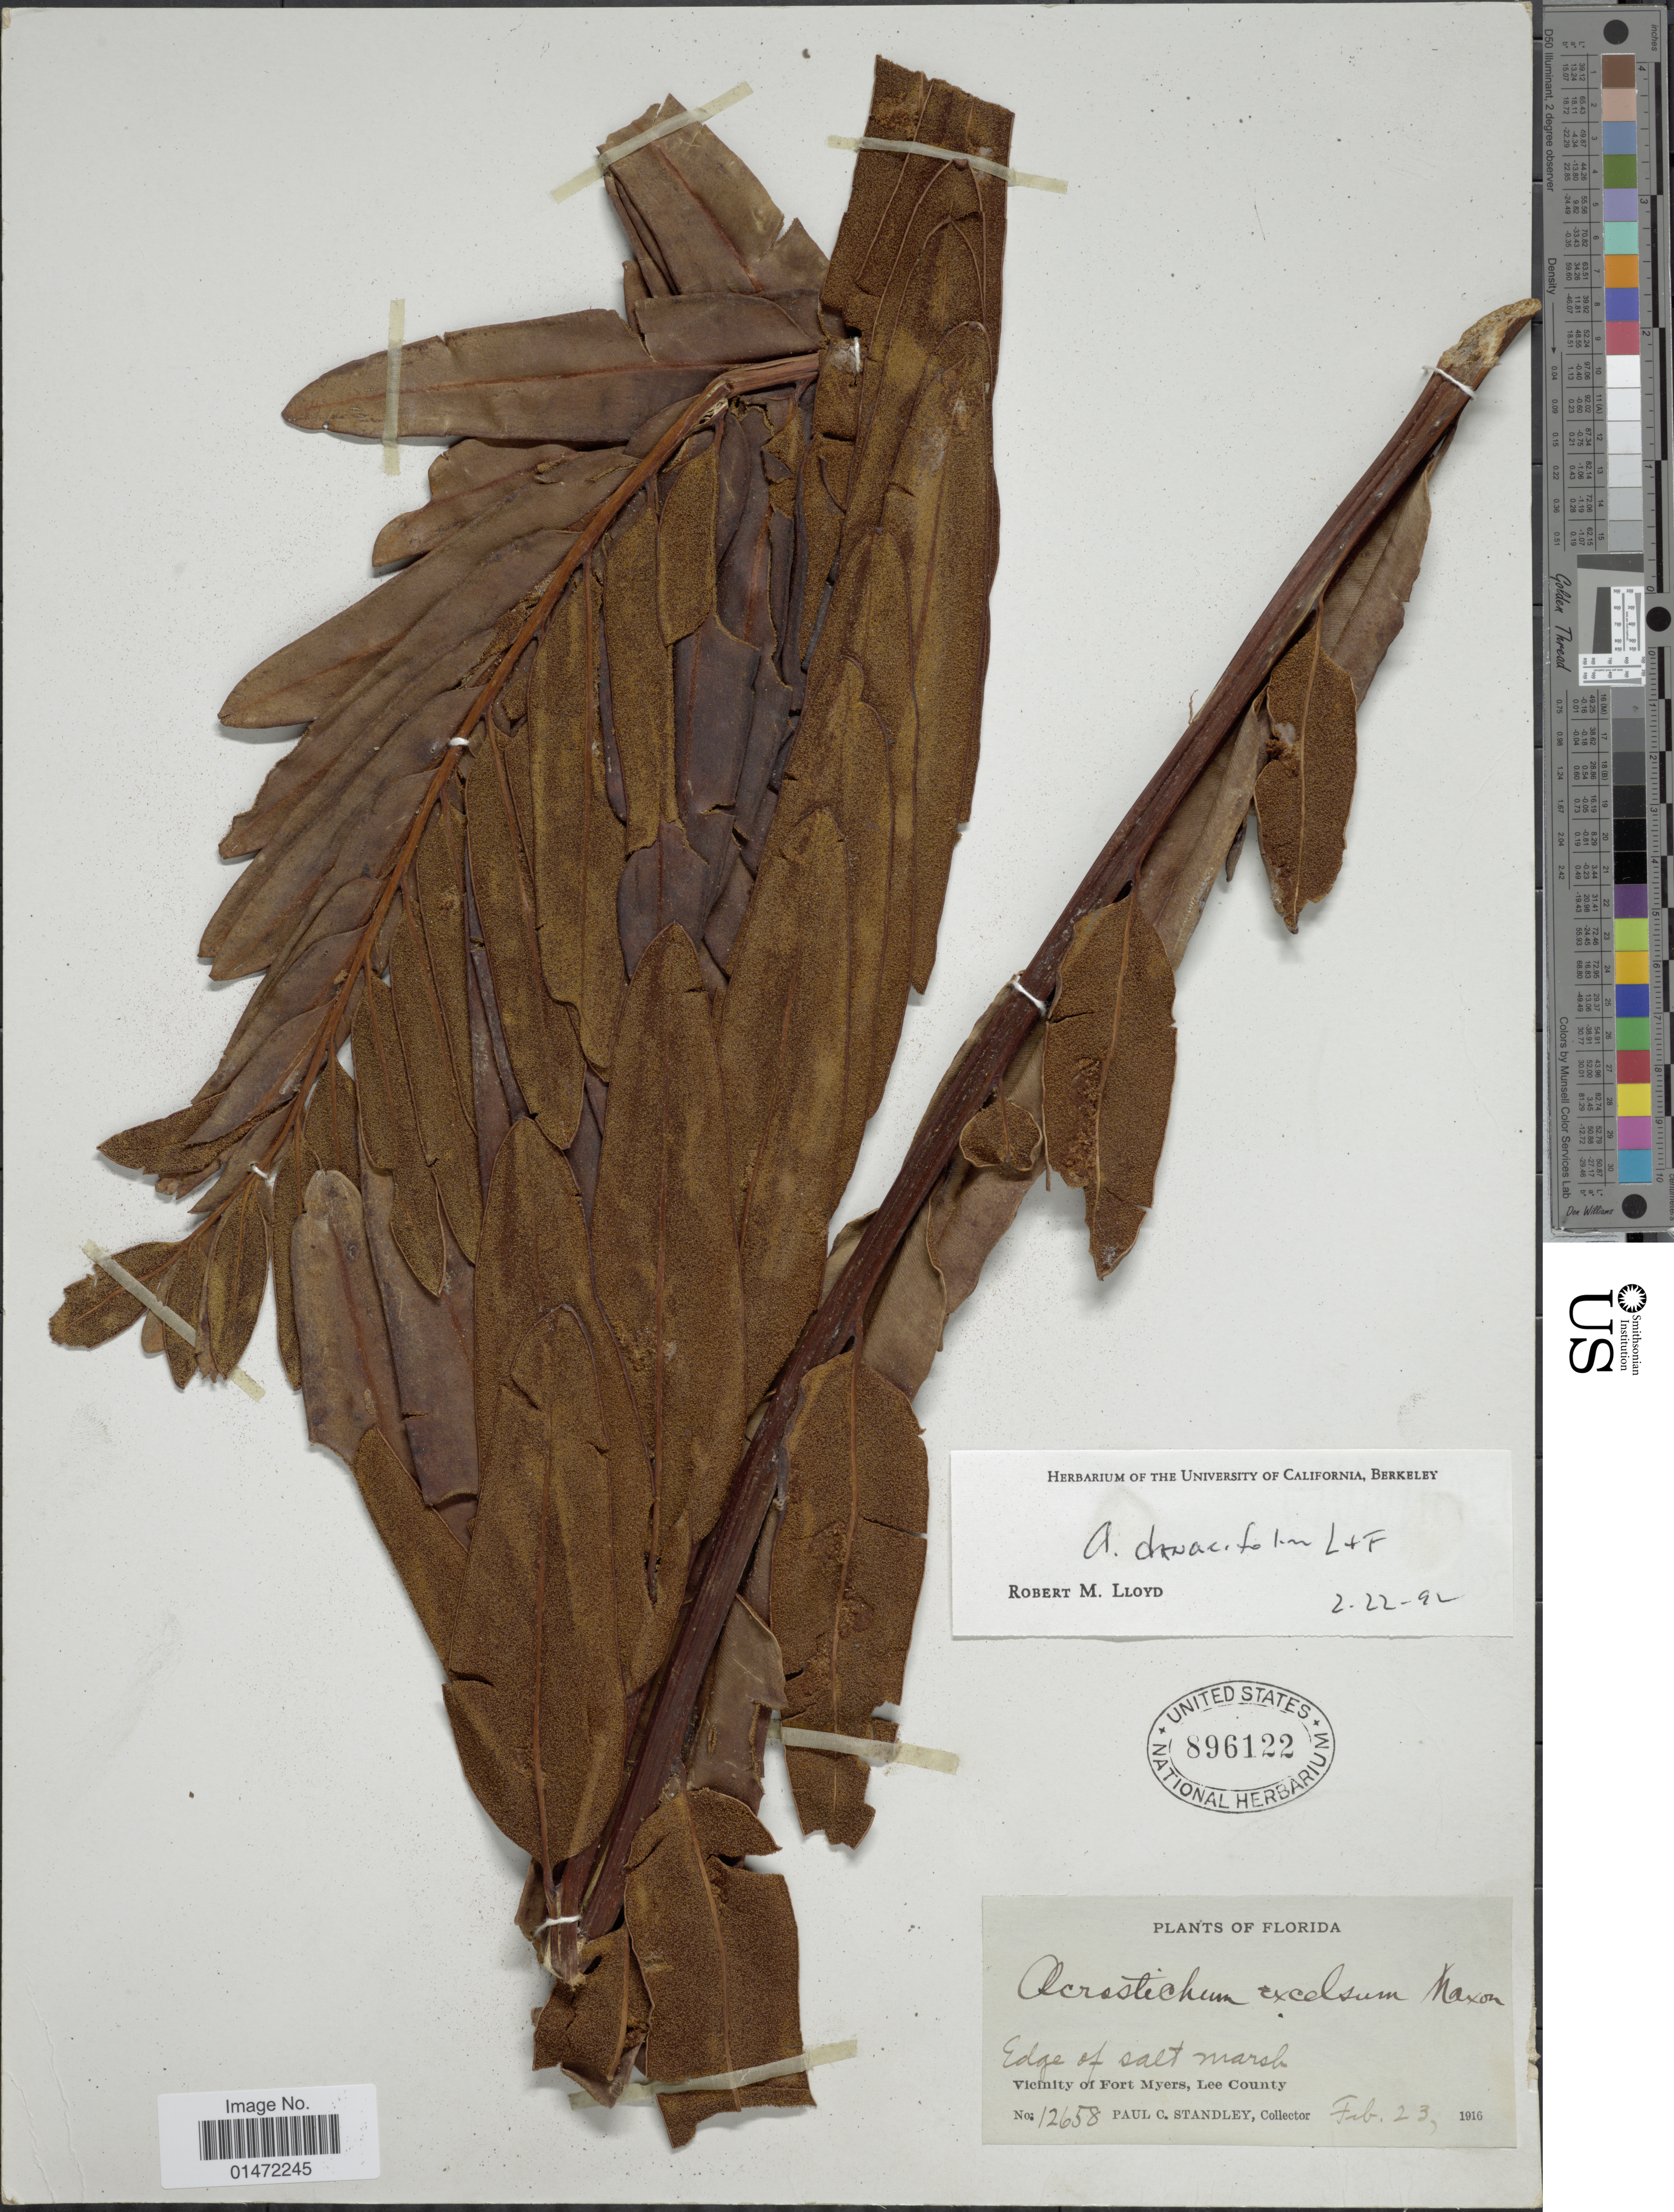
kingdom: Plantae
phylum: Tracheophyta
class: Polypodiopsida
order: Polypodiales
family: Pteridaceae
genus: Acrostichum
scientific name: Acrostichum danaeifolium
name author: Langsd. & Fisch.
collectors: P. C. Standley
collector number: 12658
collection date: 1916-02-23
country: United States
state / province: Florida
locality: Edge of salt marsh. Vicinity of Fort Myers, Lee County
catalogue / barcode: US 896122